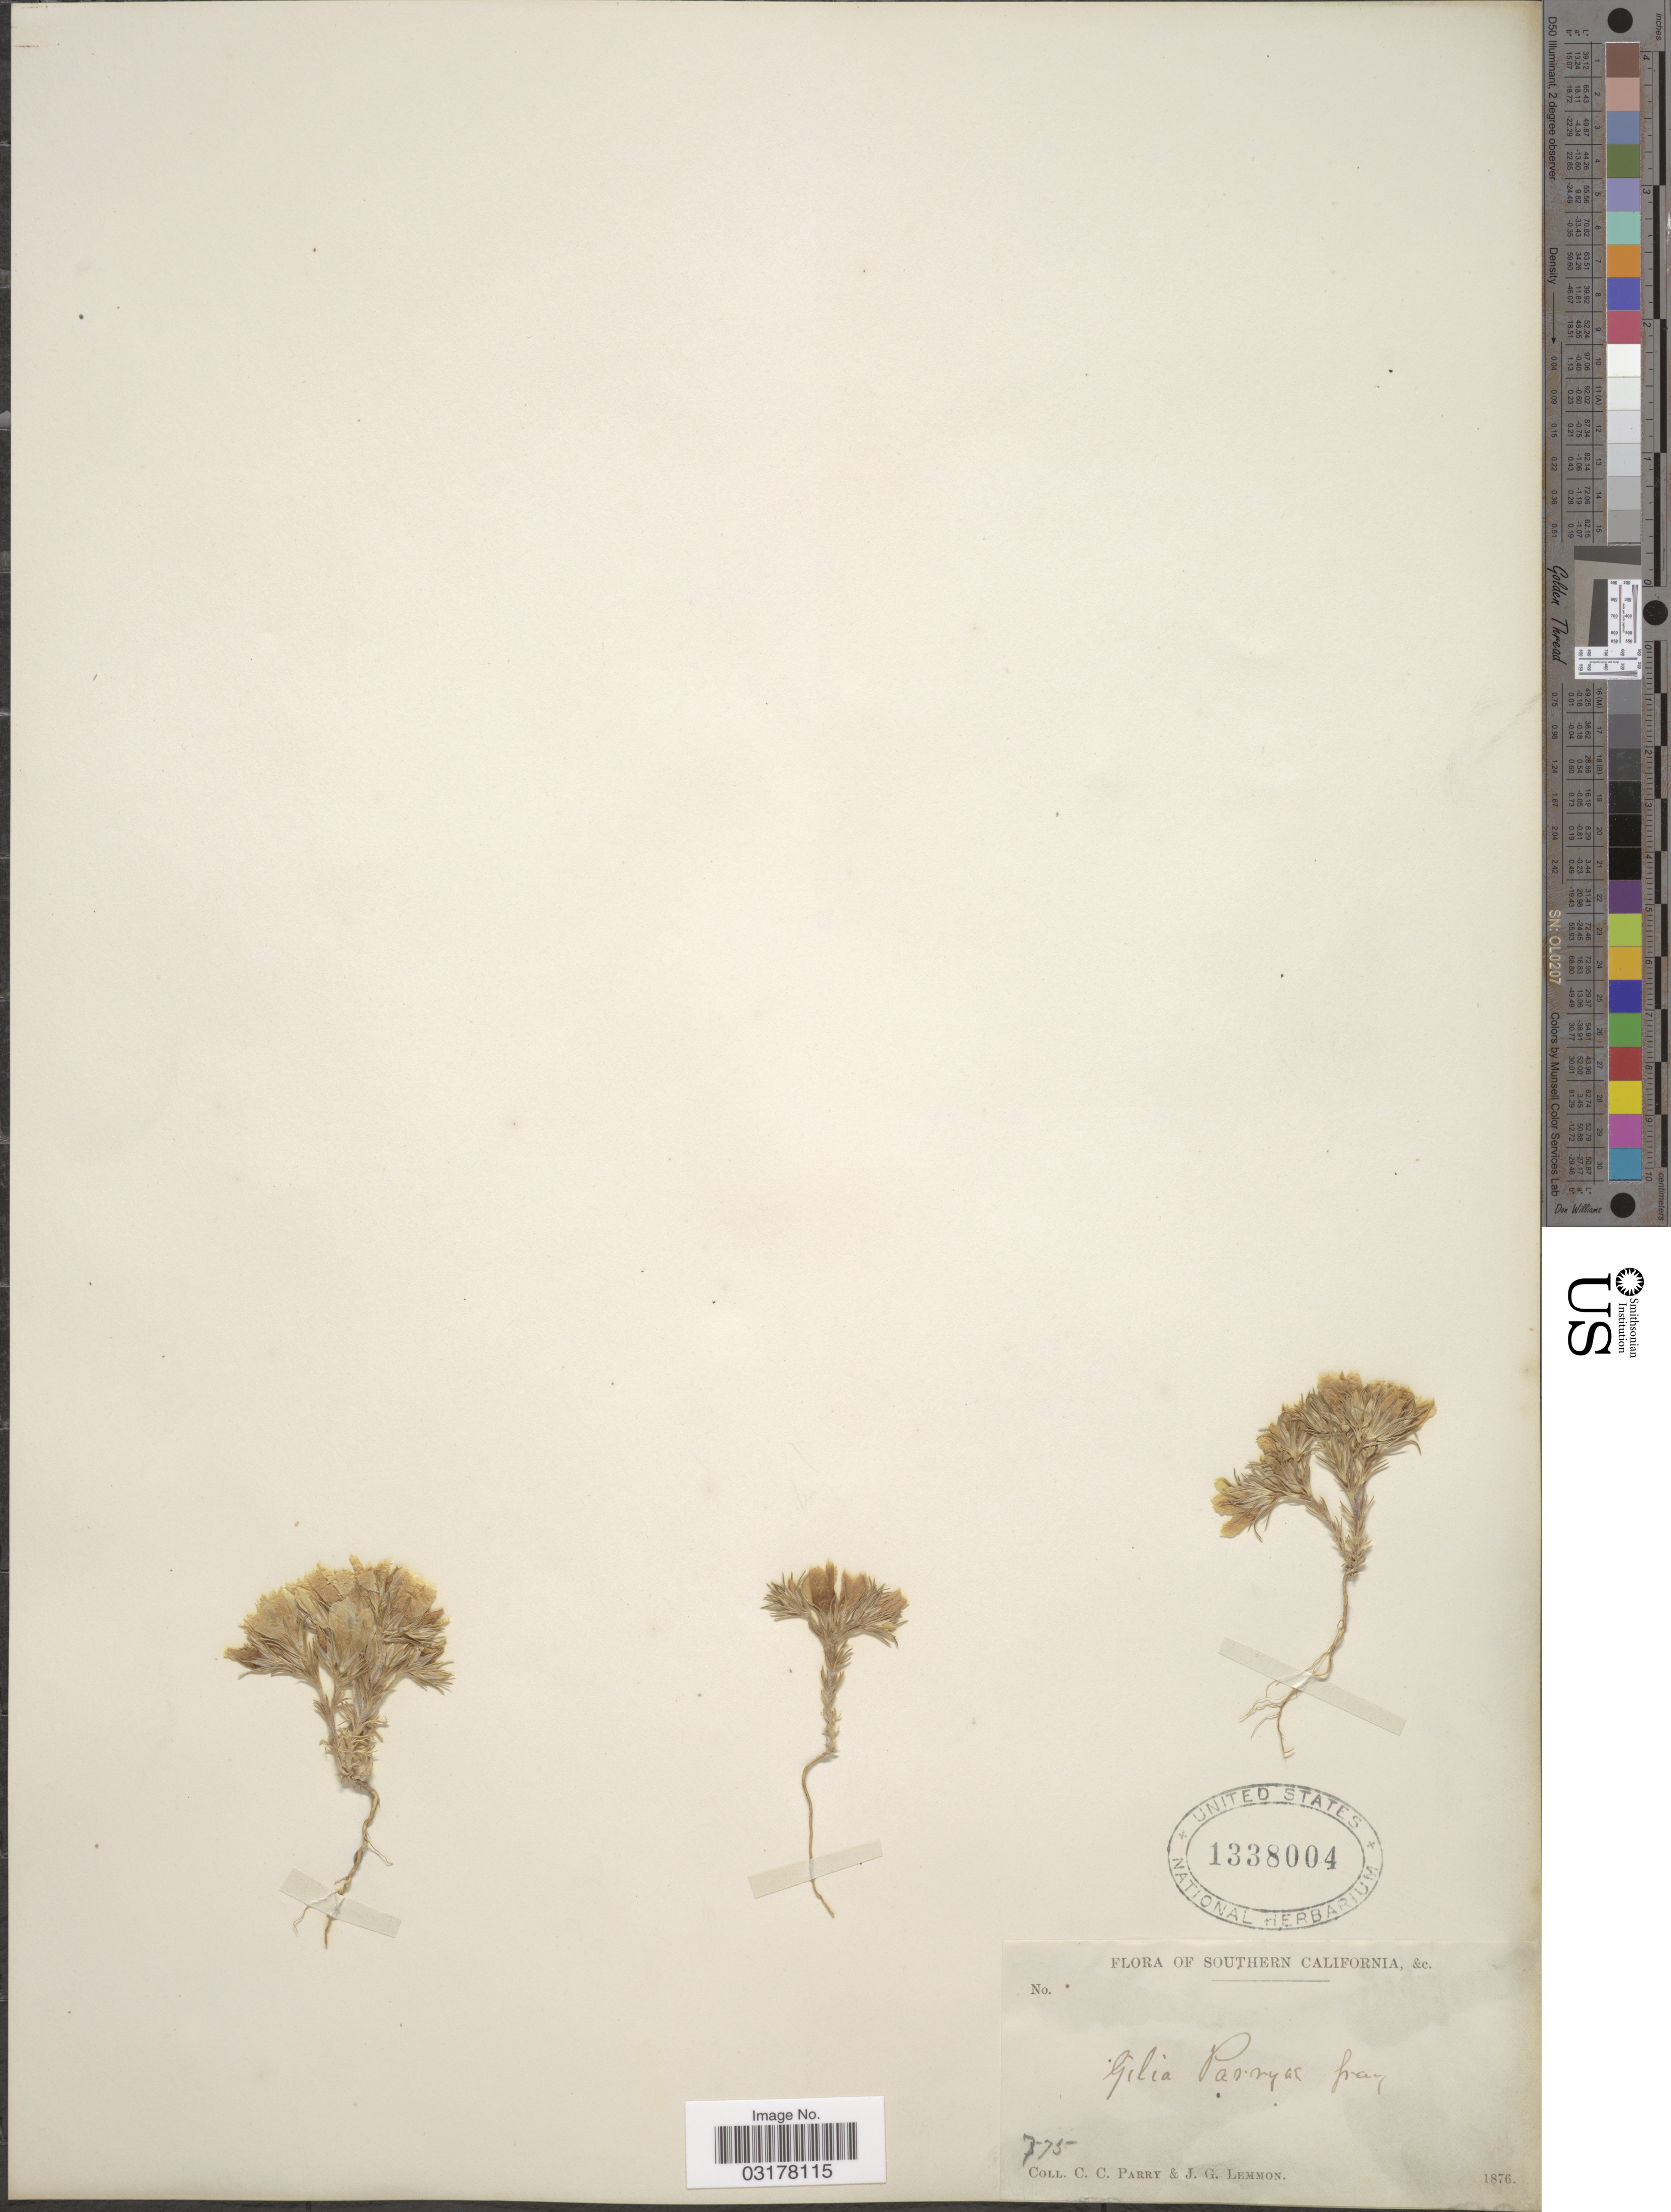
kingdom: Plantae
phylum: Tracheophyta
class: Magnoliopsida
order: Ericales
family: Polemoniaceae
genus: Linanthus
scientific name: Linanthus parryae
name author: (A. Gray) Greene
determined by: Strong, Mark T., (BOT), Smithsonian Institution - National Museum of Natural History (UNITED STATES)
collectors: C. C. Parry & J. Lemmon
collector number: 775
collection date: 1876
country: United States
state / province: California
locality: Southern California.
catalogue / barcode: US 1338004